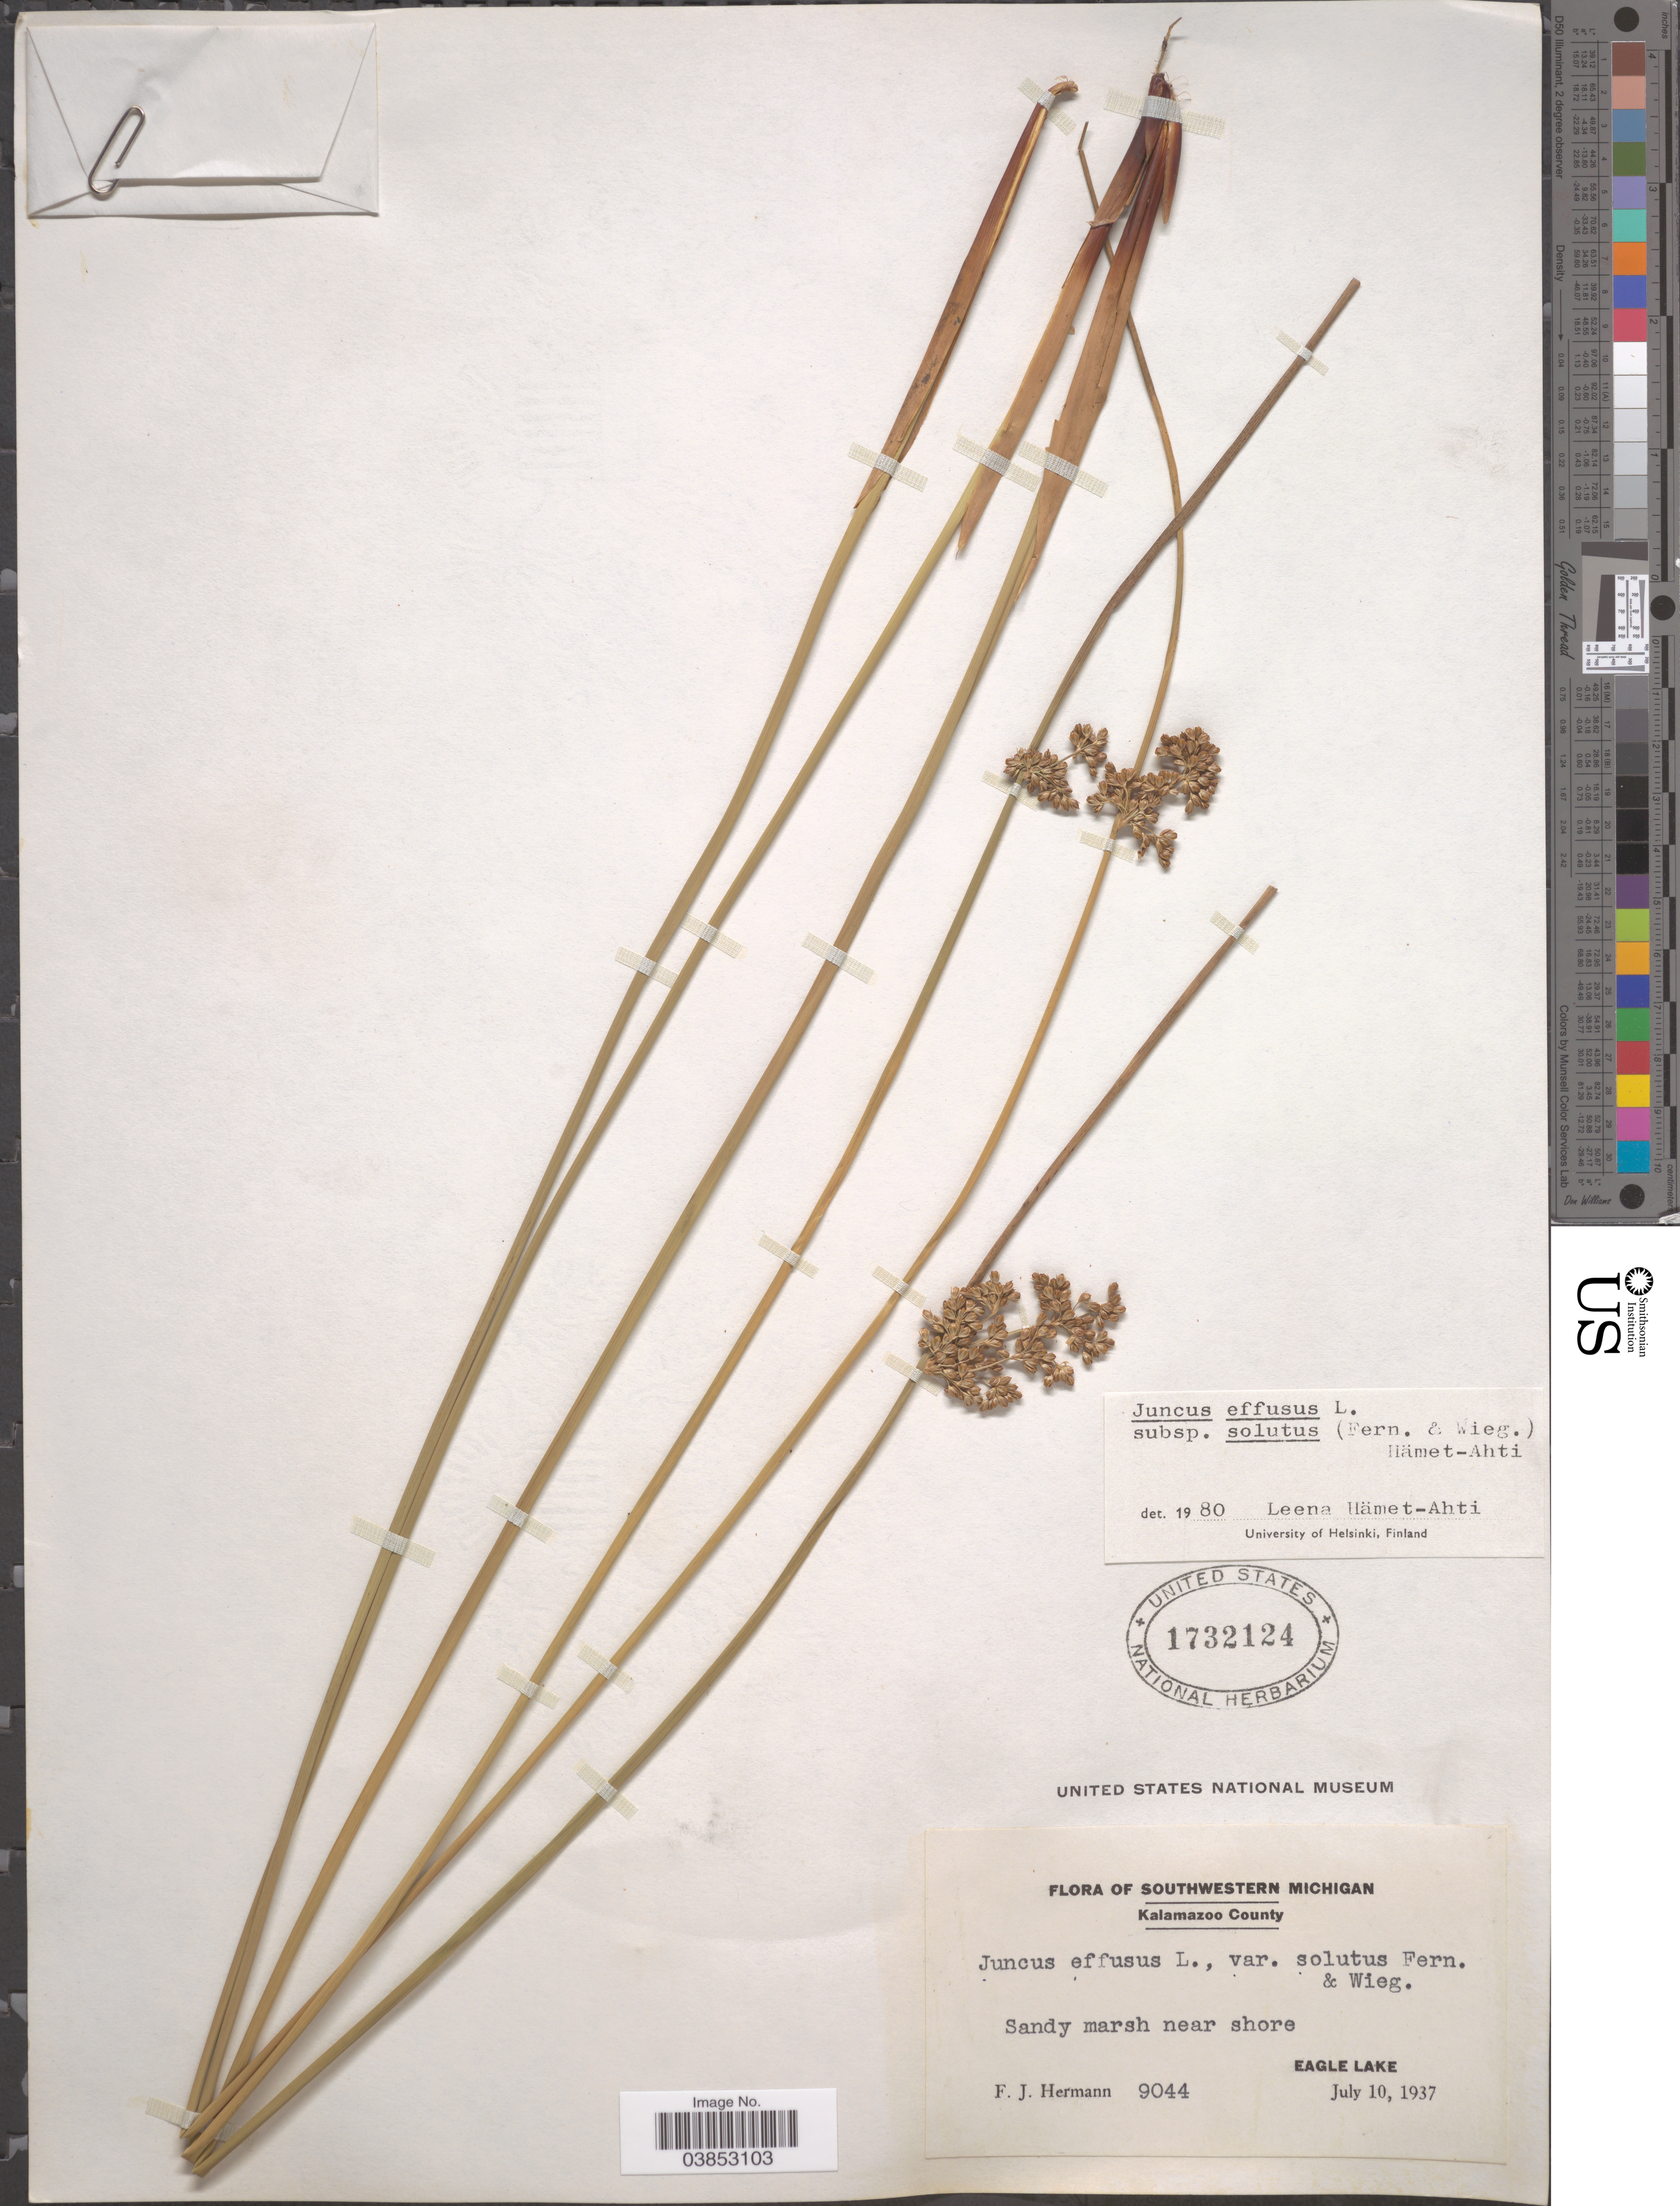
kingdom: Plantae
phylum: Tracheophyta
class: Liliopsida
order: Poales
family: Juncaceae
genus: Juncus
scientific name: Juncus effusus var. solutus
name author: Fernald & Wiegand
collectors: F. J. Hermann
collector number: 9044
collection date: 1937-07-10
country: United States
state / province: Michigan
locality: Southwestern Michigan. Kalamazoo County. Near shore Eagle Lake.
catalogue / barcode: US 1732124